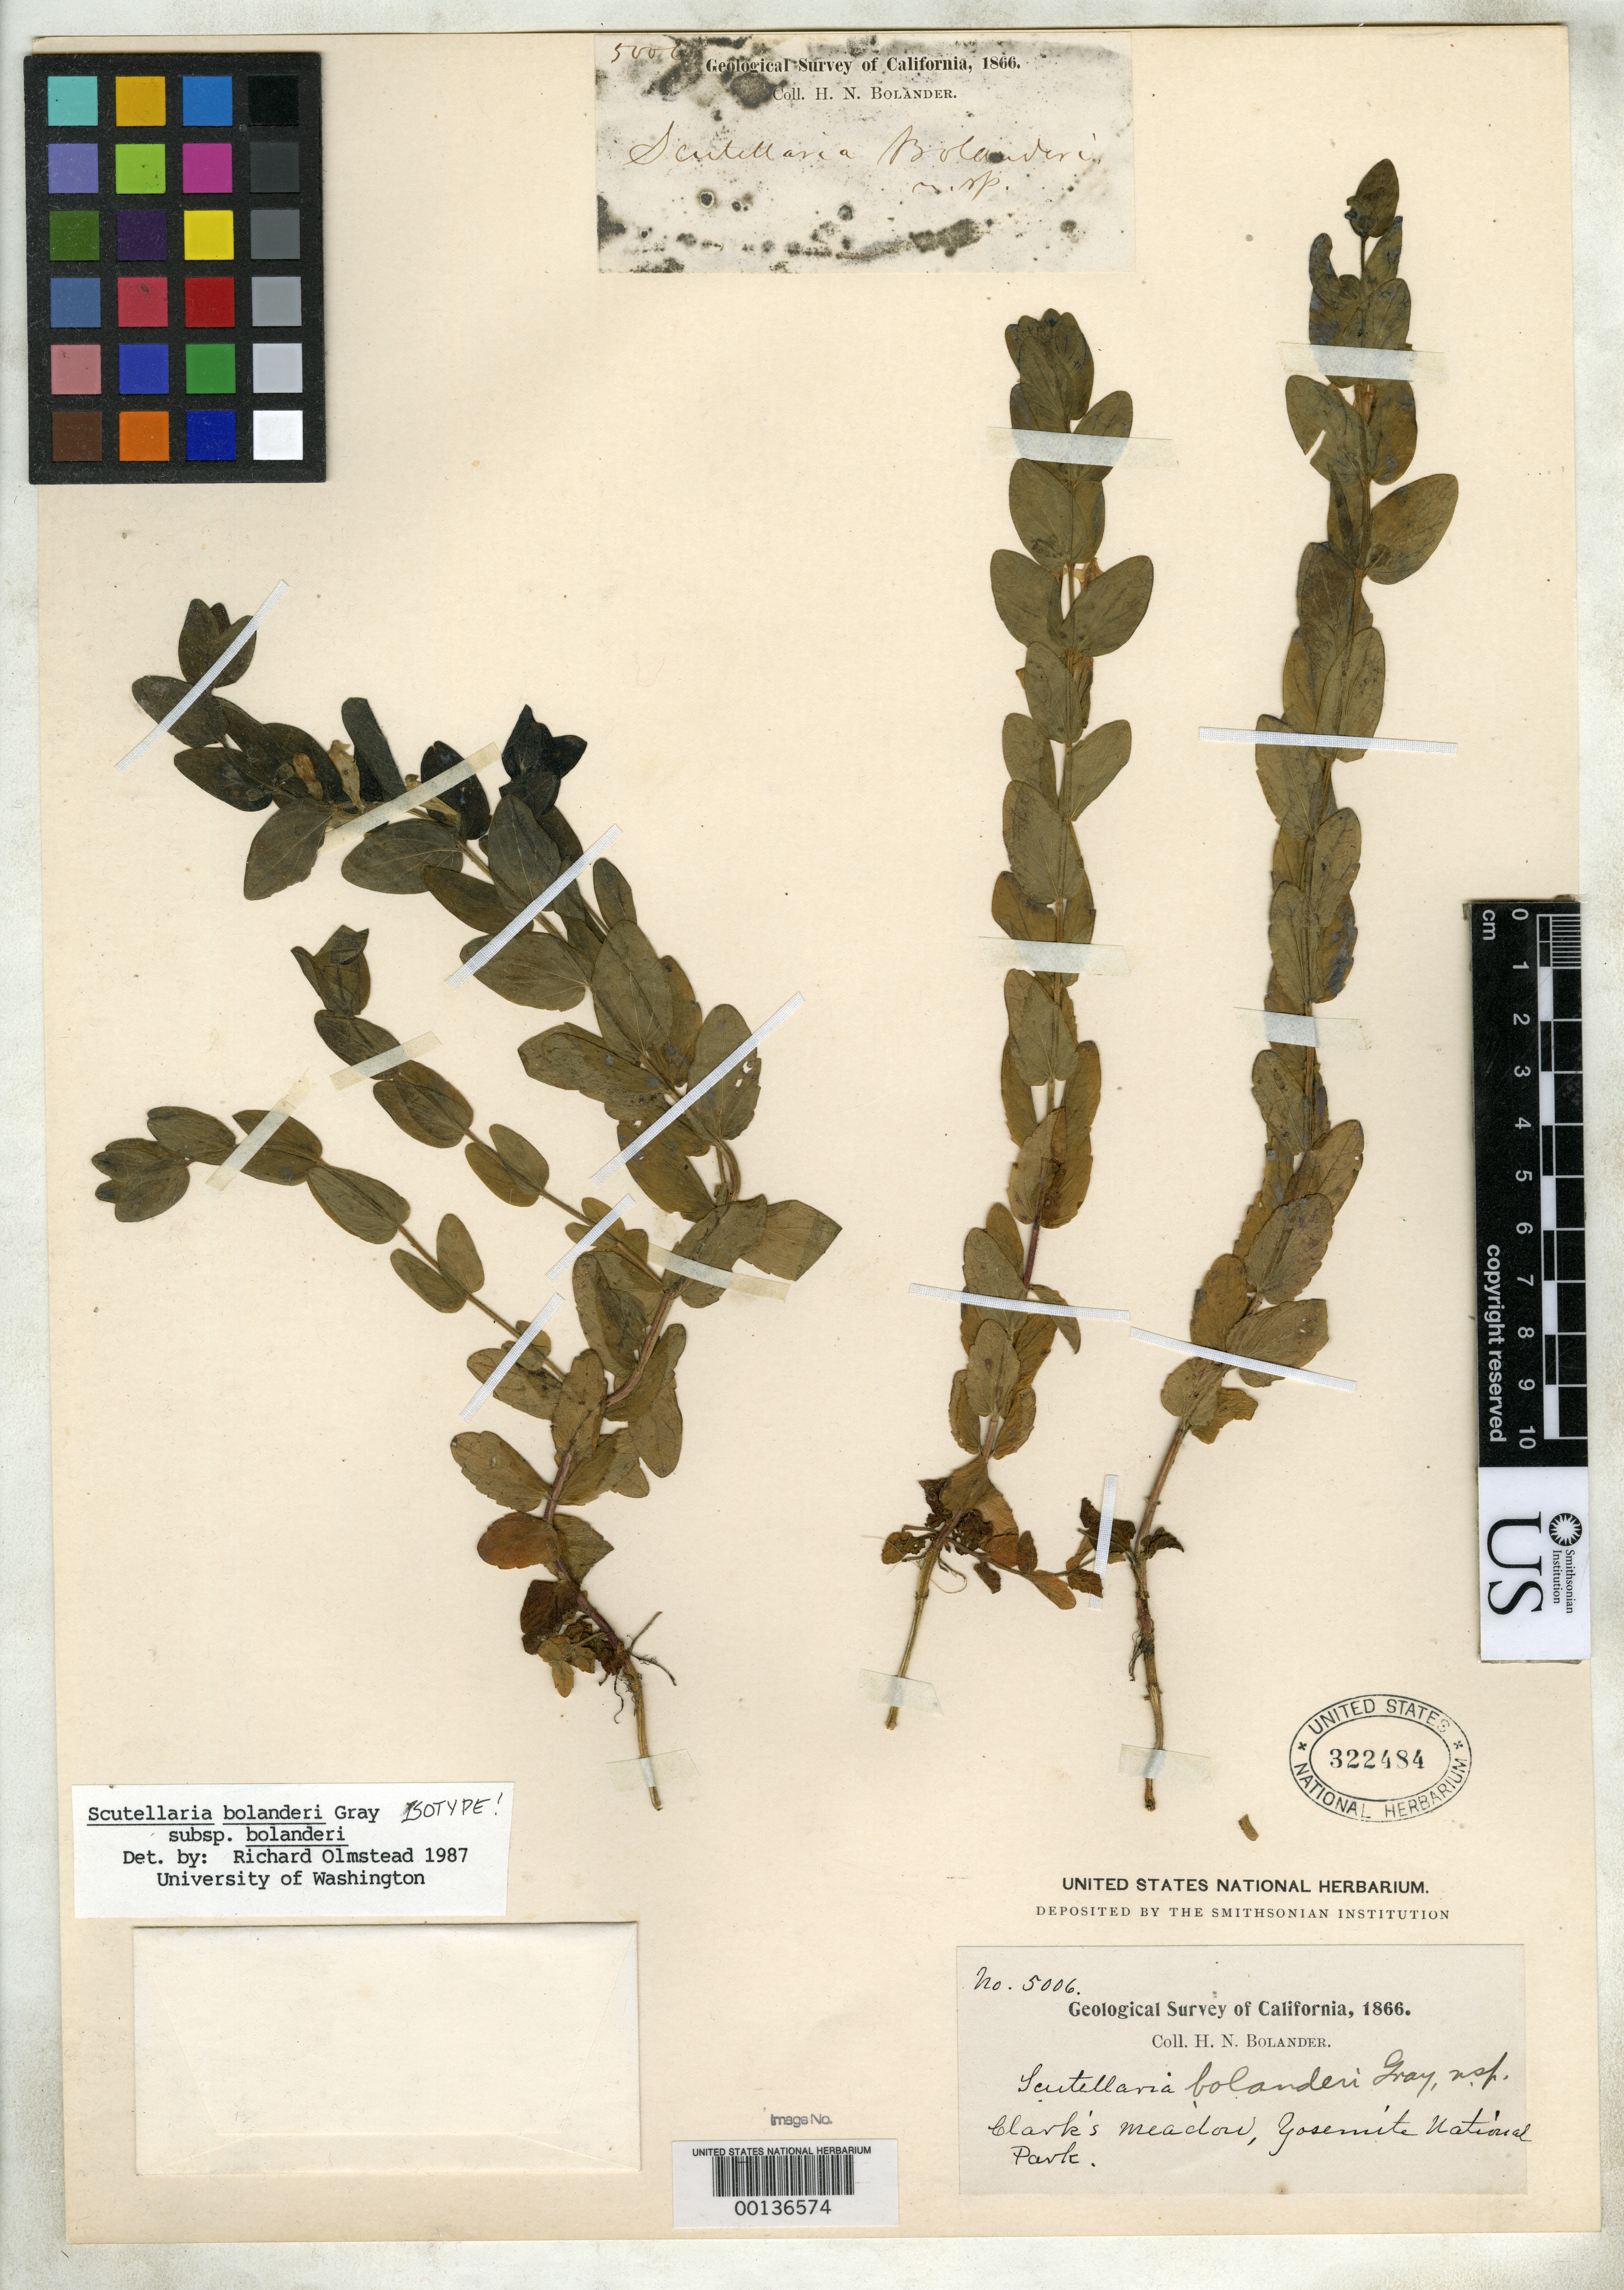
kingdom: Plantae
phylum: Tracheophyta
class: Magnoliopsida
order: Lamiales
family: Lamiaceae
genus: Scutellaria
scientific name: Scutellaria bolanderi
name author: A. Gray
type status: Isotype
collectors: H. Bolander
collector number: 5006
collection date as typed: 1866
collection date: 1866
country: United States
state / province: California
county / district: Mariposa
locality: Clark's meadow, Yosemite National Park.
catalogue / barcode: US 322484